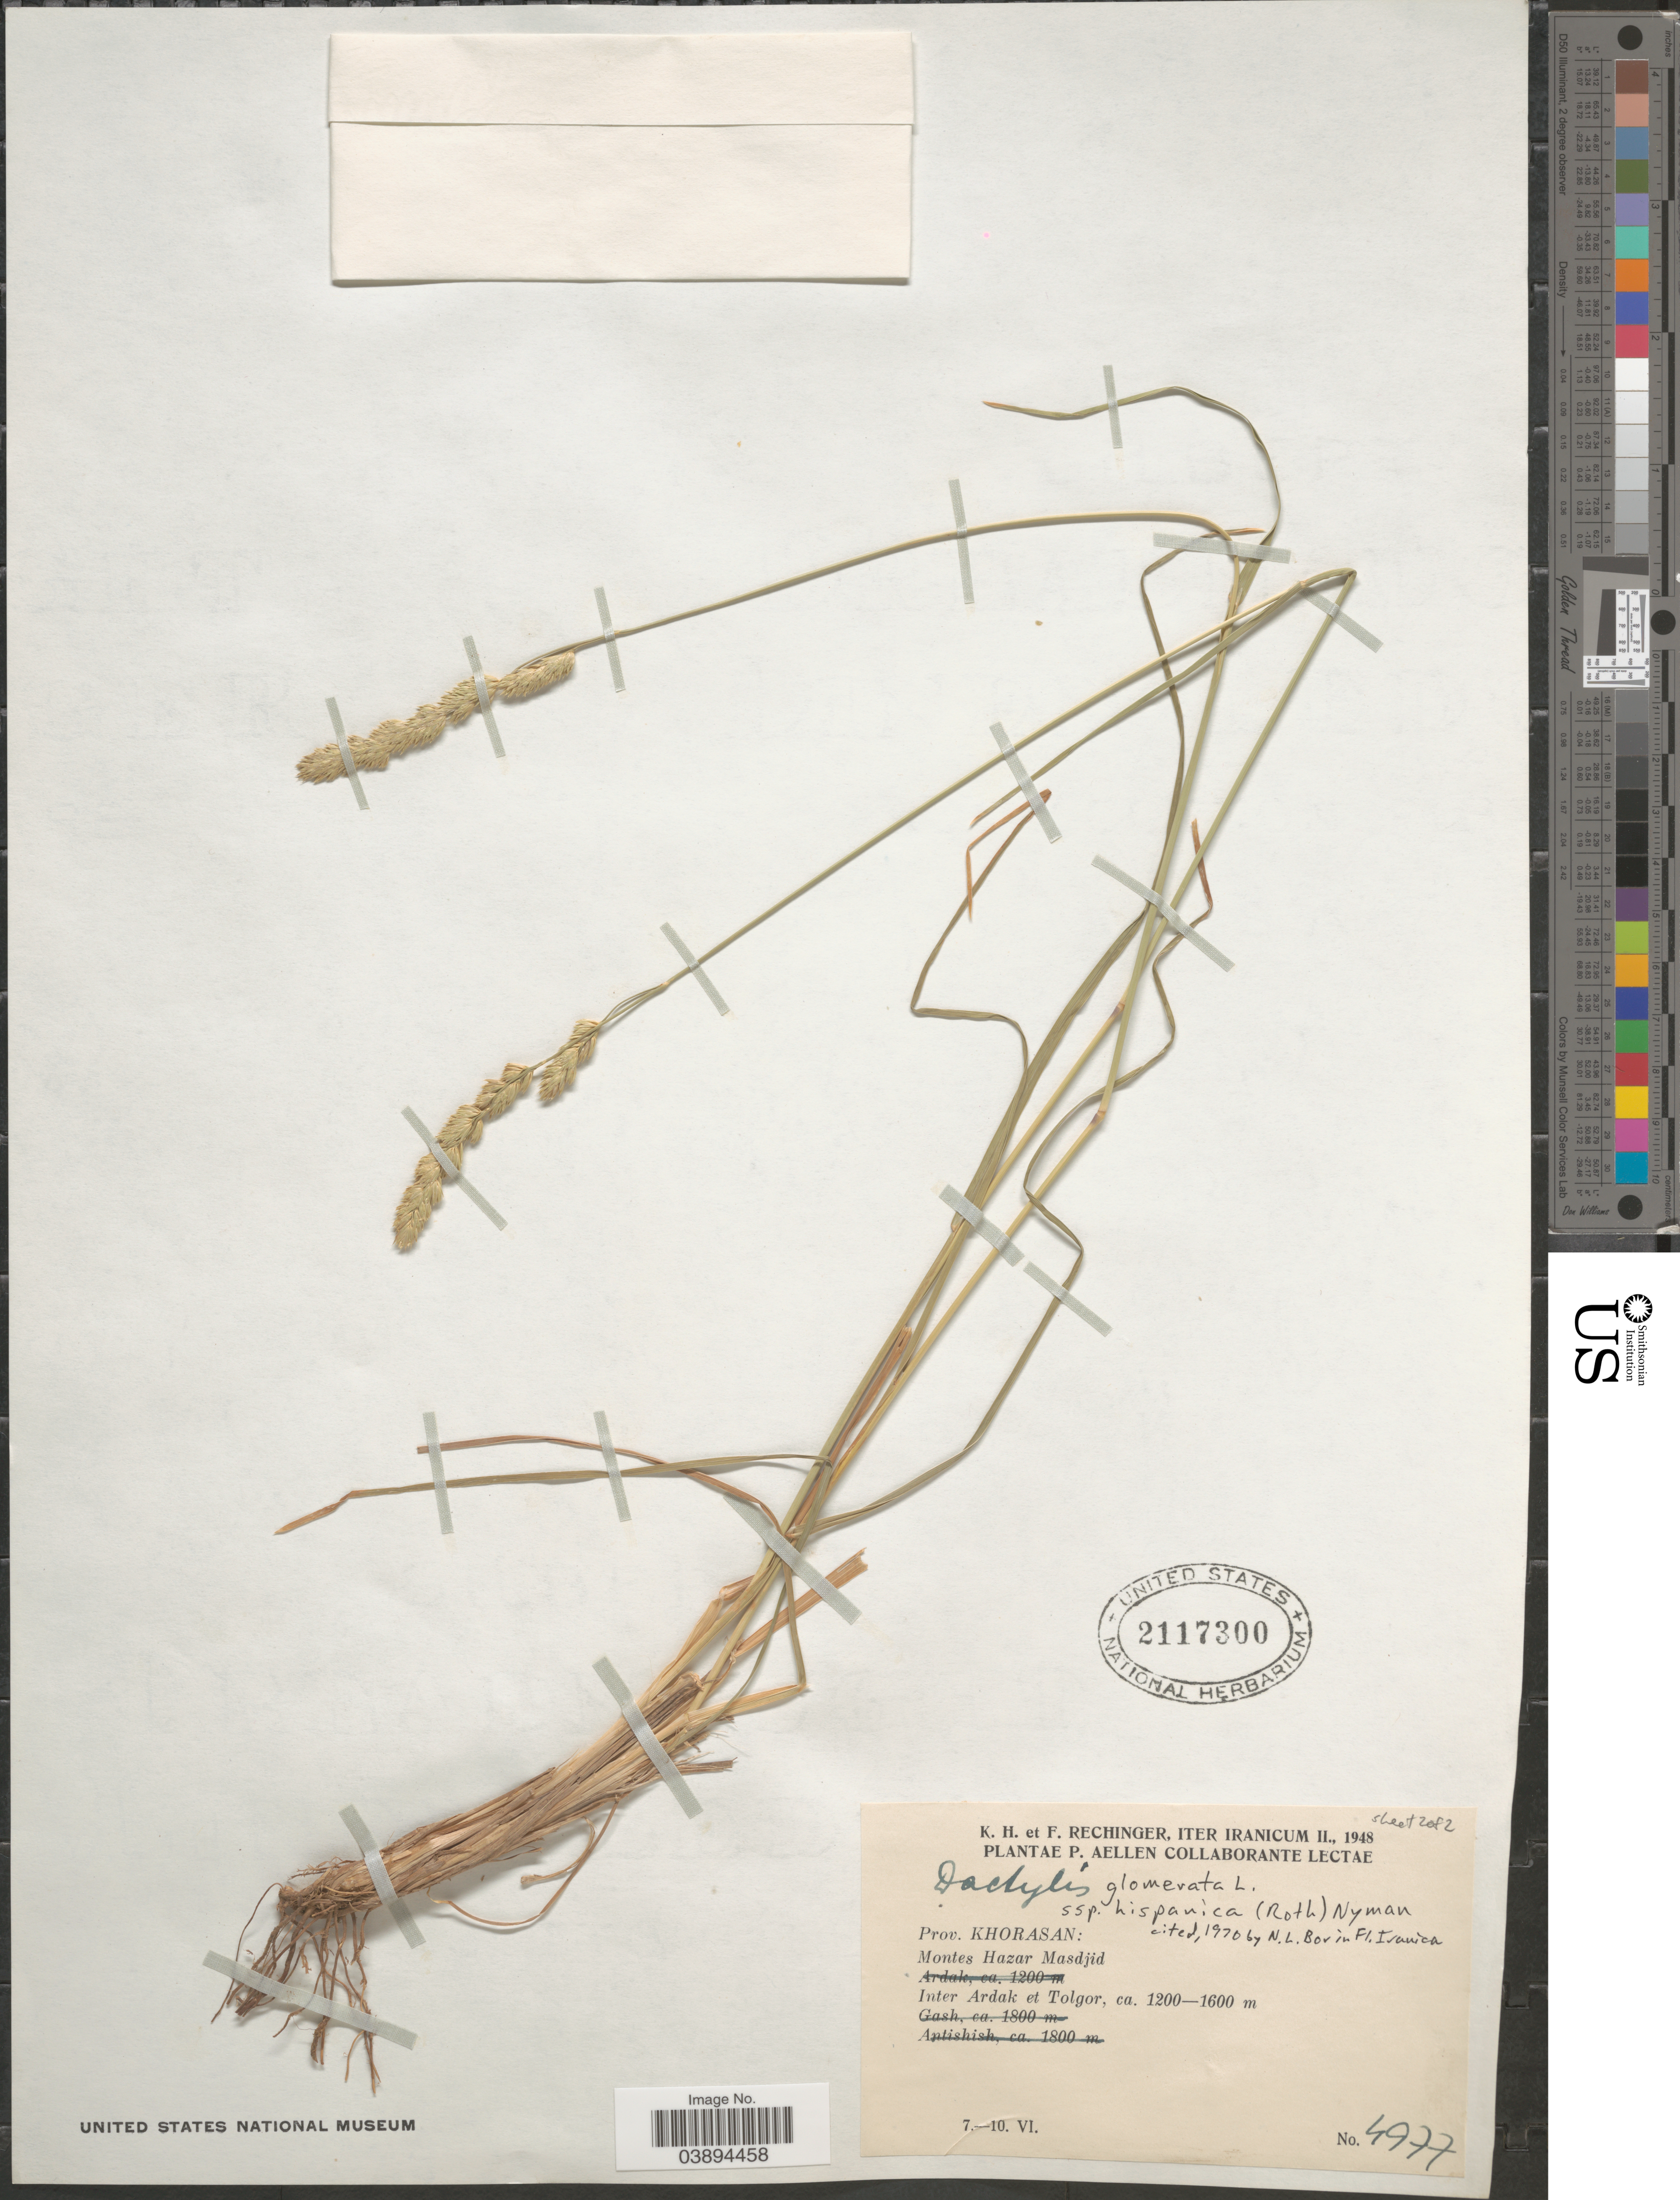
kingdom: Plantae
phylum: Tracheophyta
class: Liliopsida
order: Poales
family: Poaceae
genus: Dactylis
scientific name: Dactylis glomerata subsp. hispanica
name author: (Roth) Nyman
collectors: K. H. Rechinger & F. Rechinger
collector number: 4977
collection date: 1948-06-07/1948-06-10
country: Iran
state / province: Khorasan [obsolete]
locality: Iter Iranicum II. Prov. Khorasan: Montes Hazar Masdjid. Inter Ardak et Tolgor.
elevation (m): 1200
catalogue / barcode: US 2117300